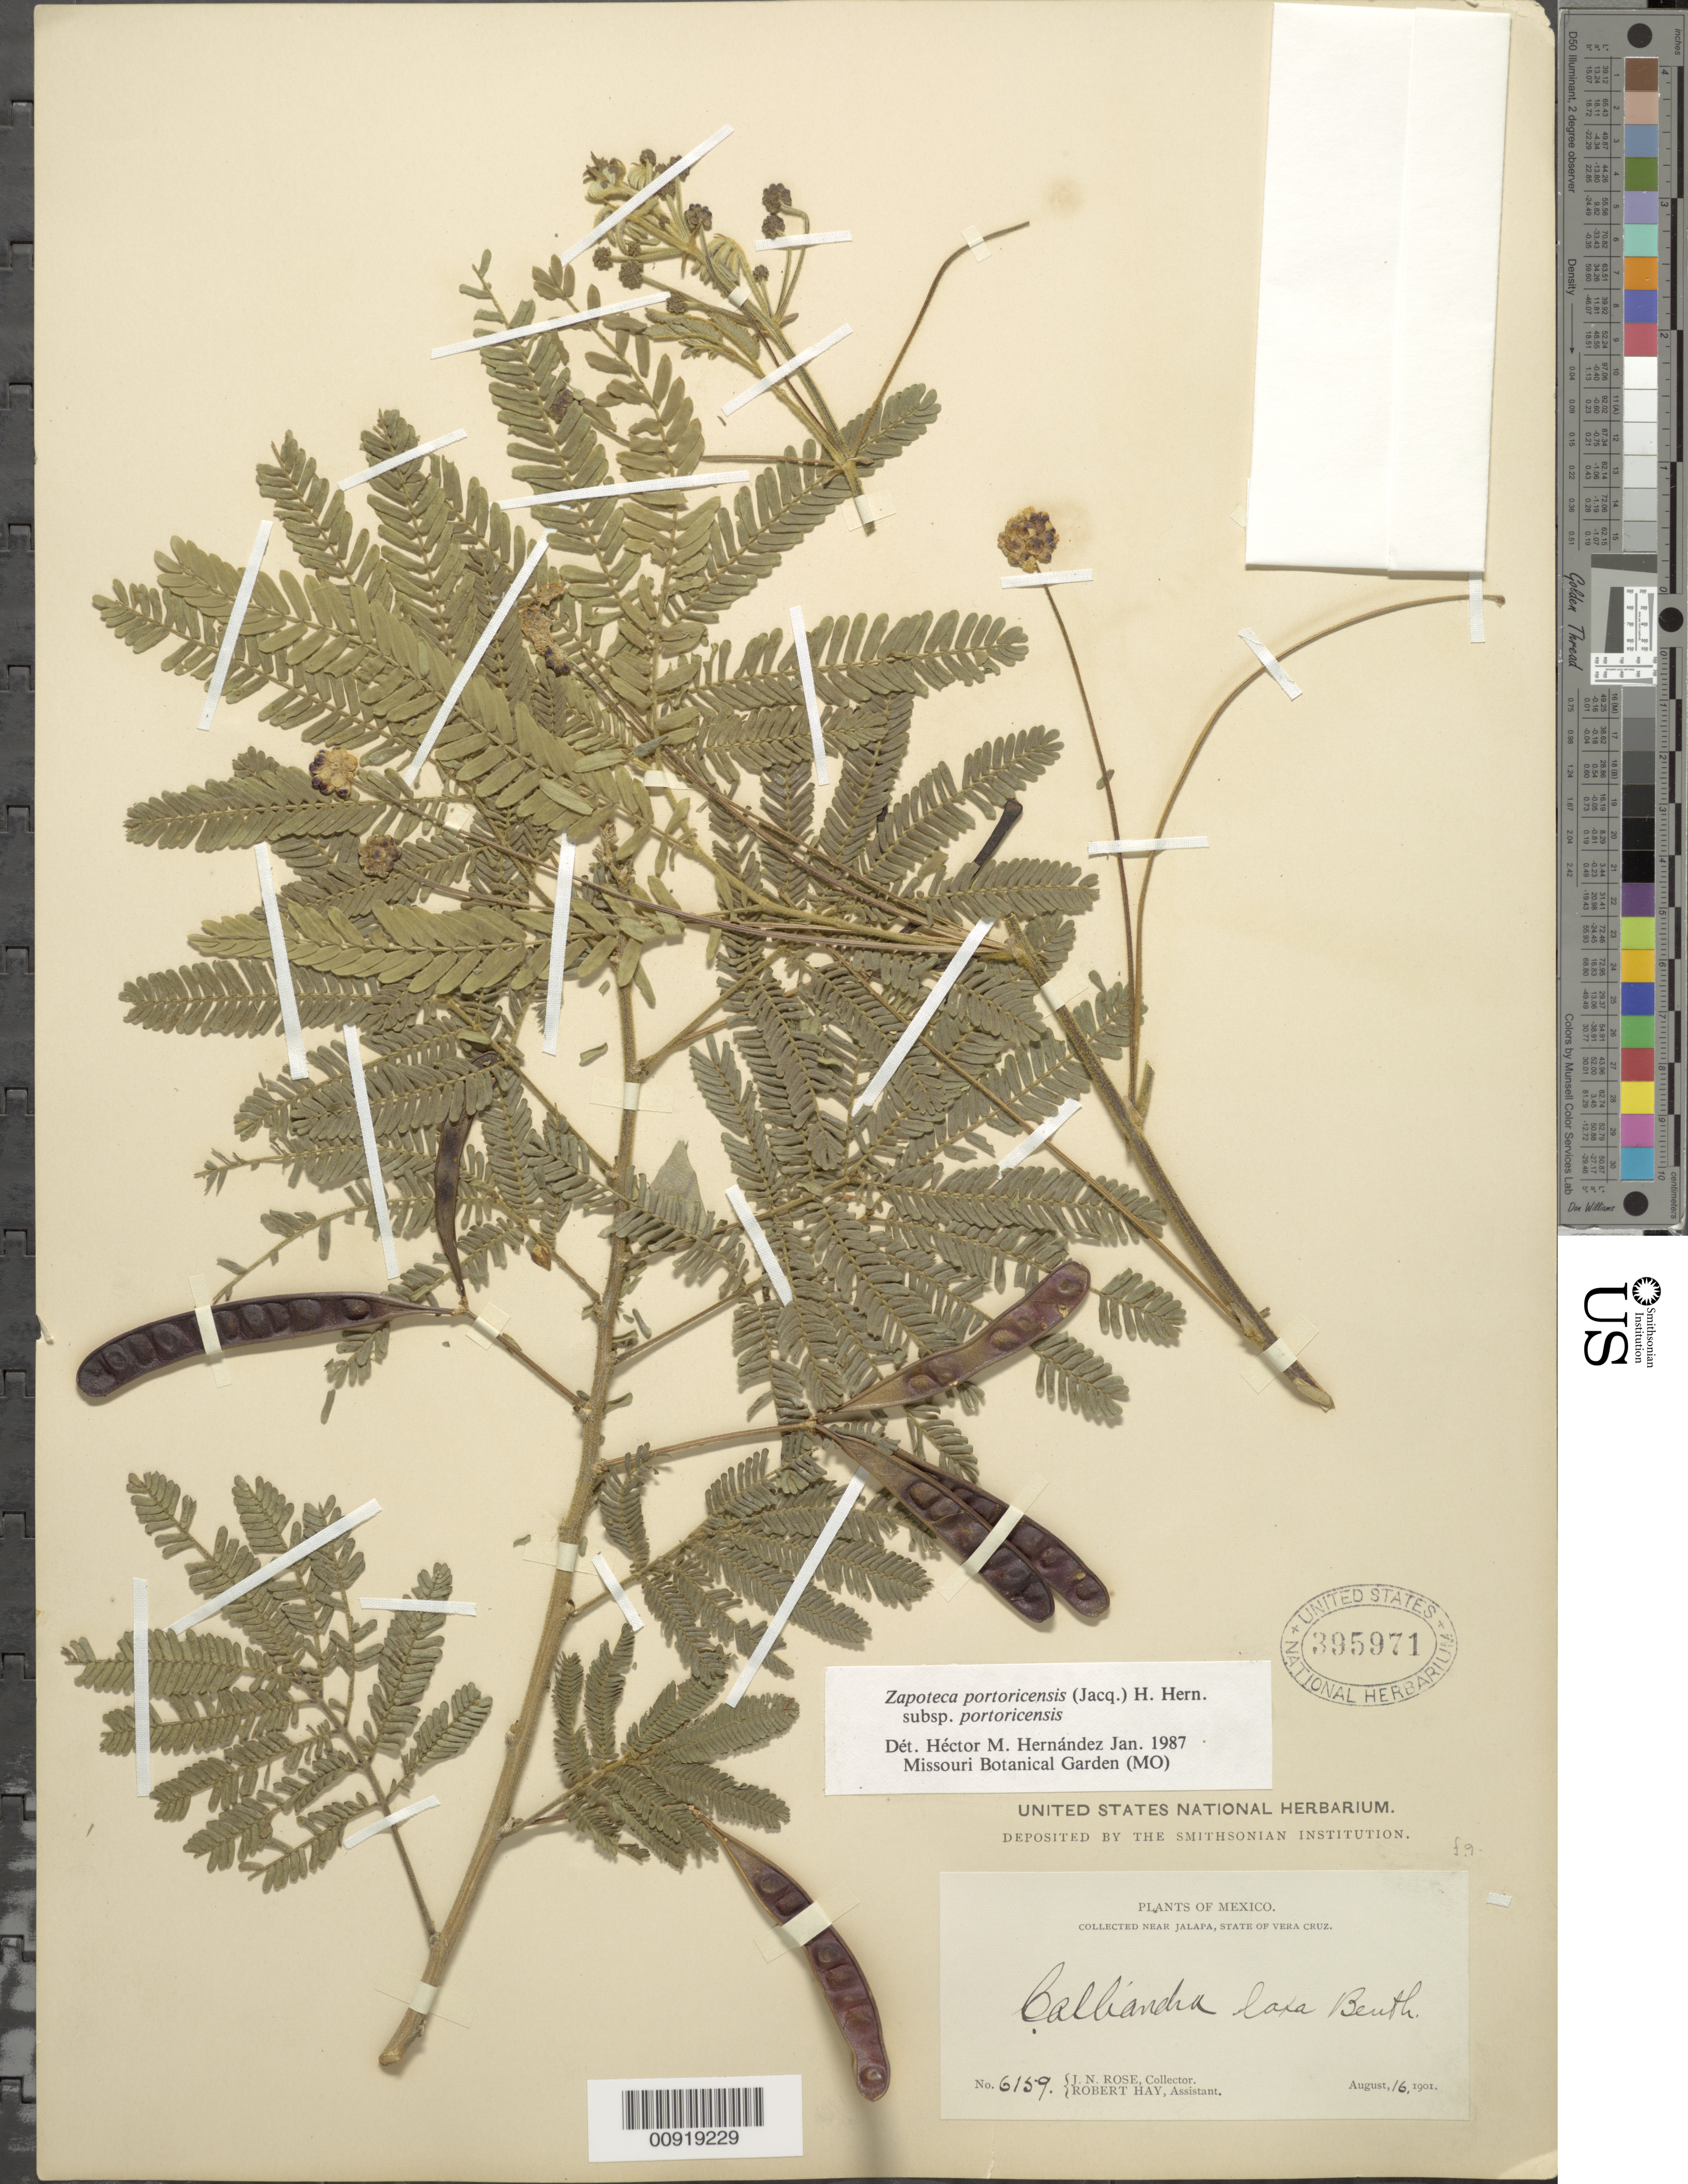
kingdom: Plantae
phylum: Tracheophyta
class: Magnoliopsida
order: Fabales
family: Fabaceae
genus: Zapoteca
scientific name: Zapoteca portoricensis subsp. portoricensis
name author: (Jacq.) H.M. Hern.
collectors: J. N. Rose & R. Hay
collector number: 6159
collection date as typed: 16 Aug 1901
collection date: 1901-08-16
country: Mexico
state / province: Veracruz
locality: Near Jalapa, State of Veracruz.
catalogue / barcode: US 395971